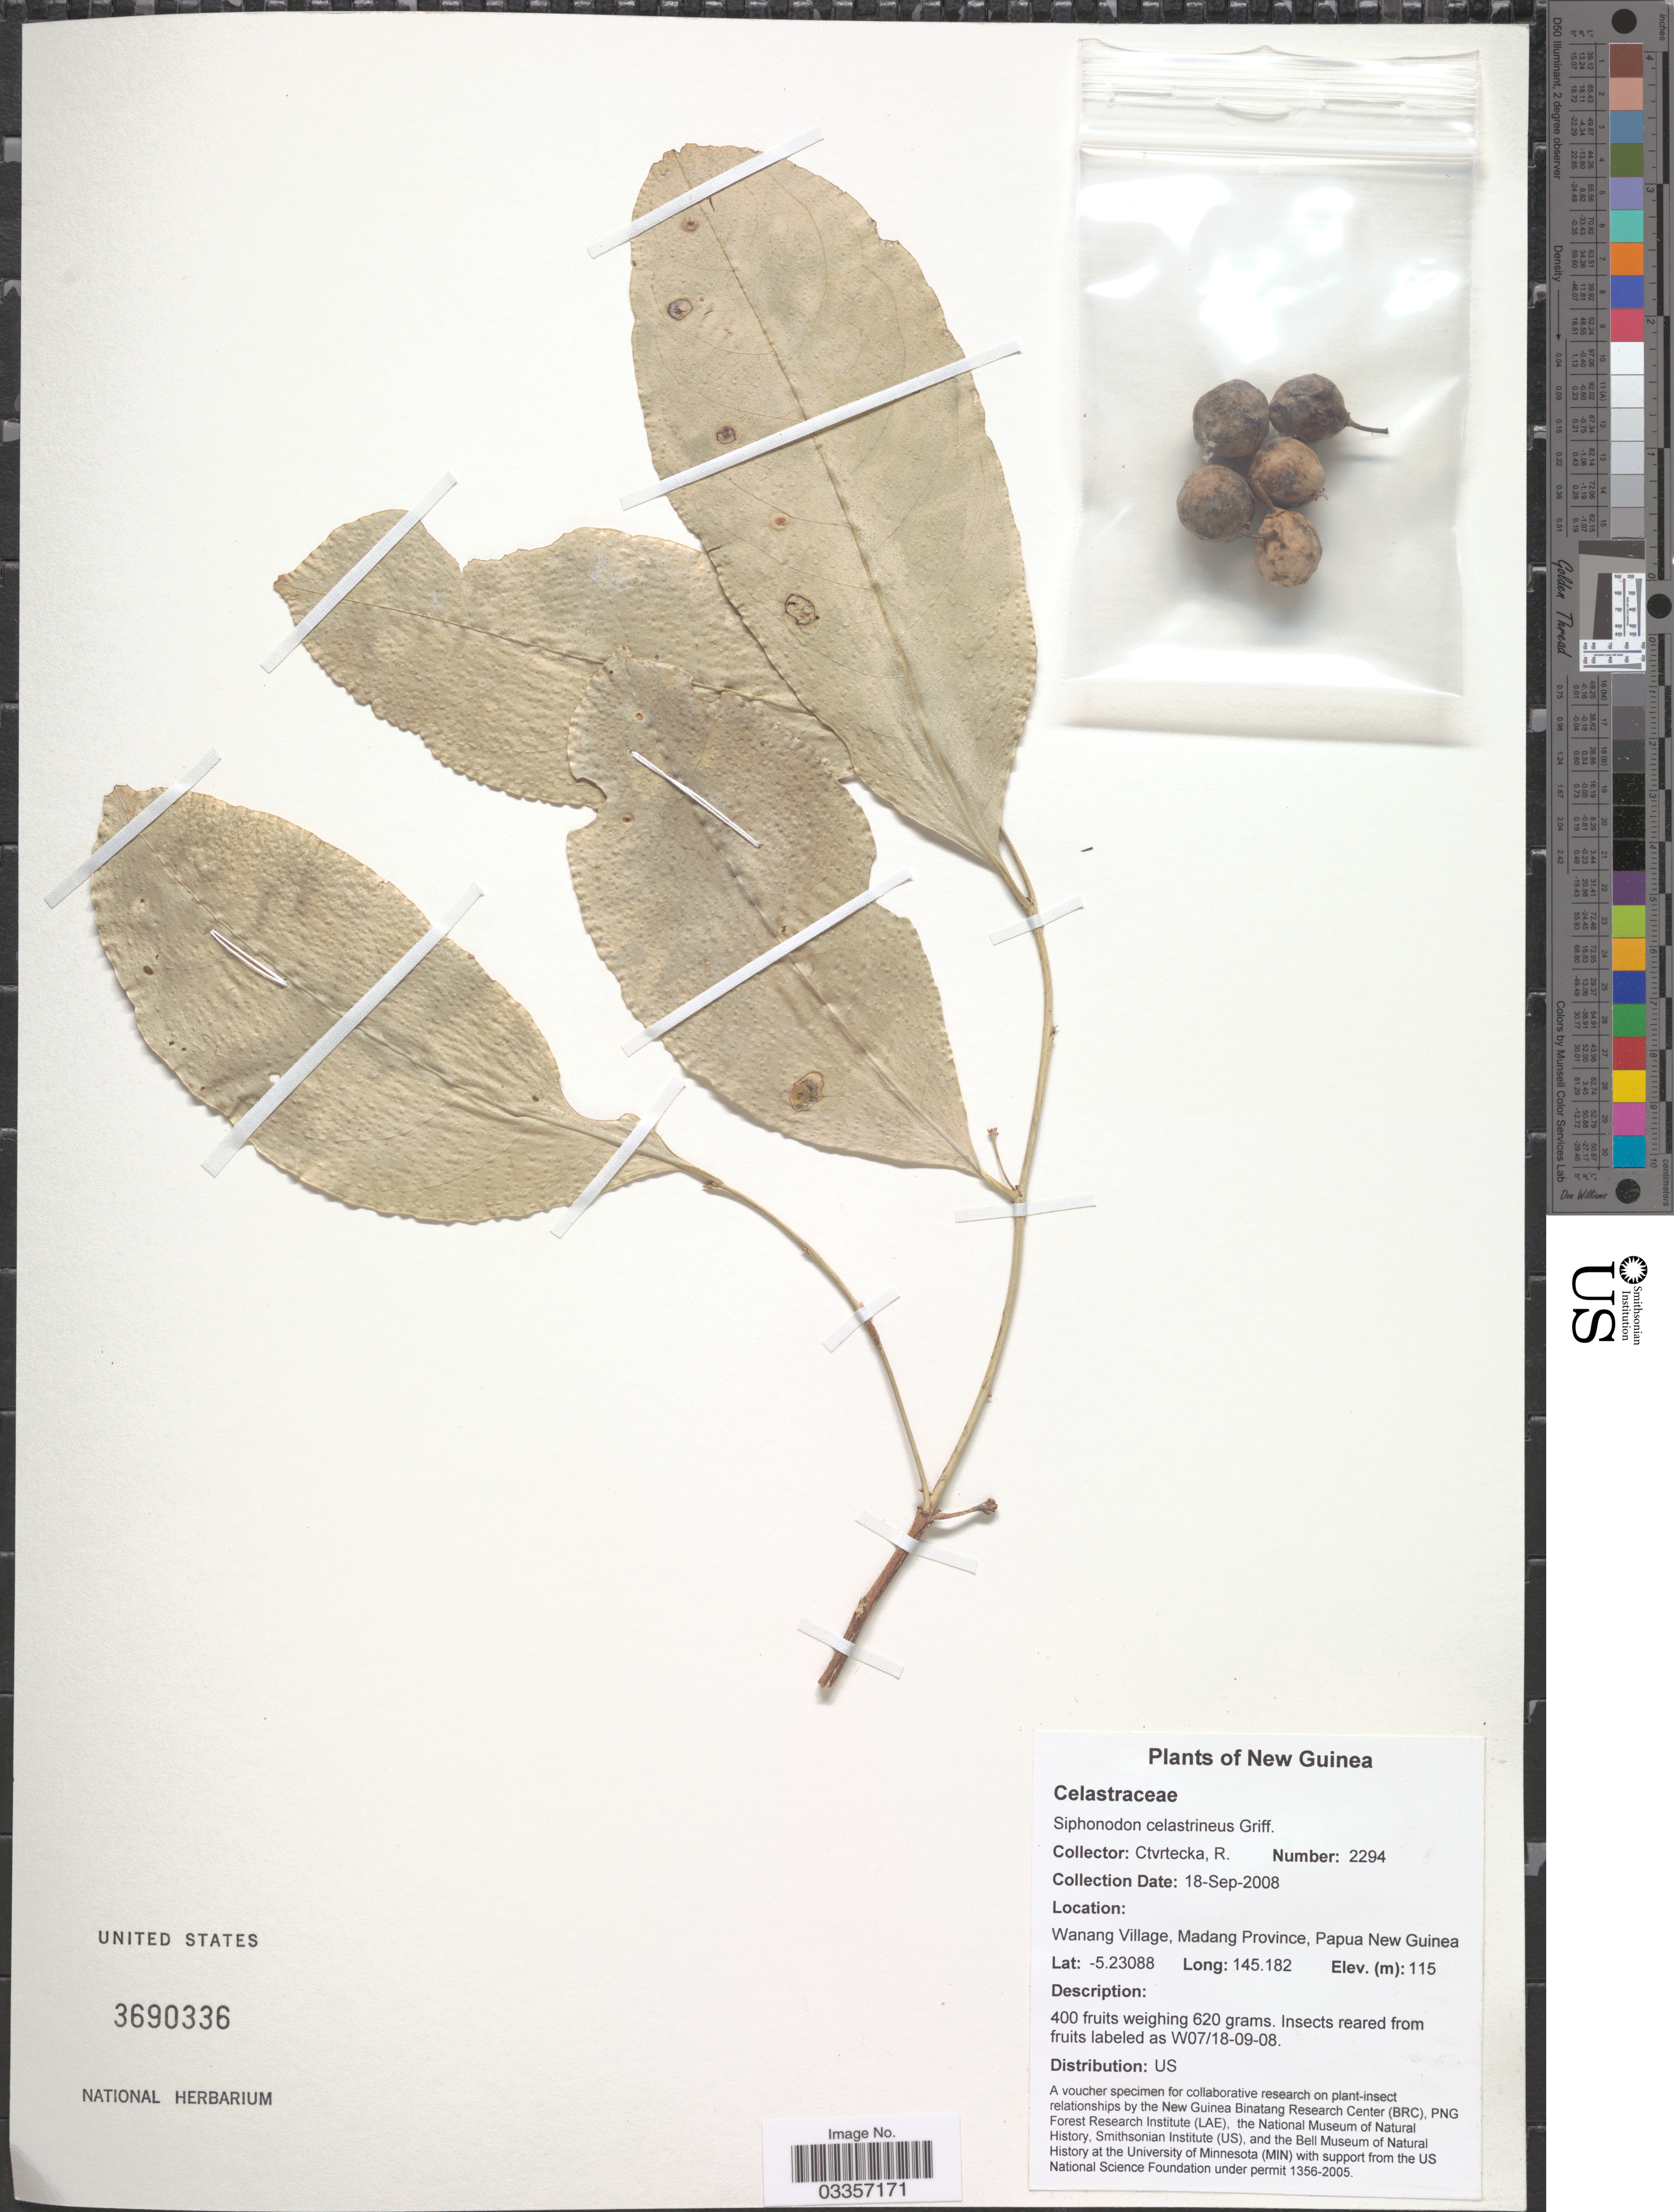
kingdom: Plantae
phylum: Tracheophyta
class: Magnoliopsida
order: Celastrales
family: Celastraceae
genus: Siphonodon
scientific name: Siphonodon celastrineus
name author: Griff.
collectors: R. Ctvrtecka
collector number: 2294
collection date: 2008-09-18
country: Papua New Guinea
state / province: Madang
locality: New Guinea, Wanang Village, Madang Province.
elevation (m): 115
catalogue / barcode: US 3690336